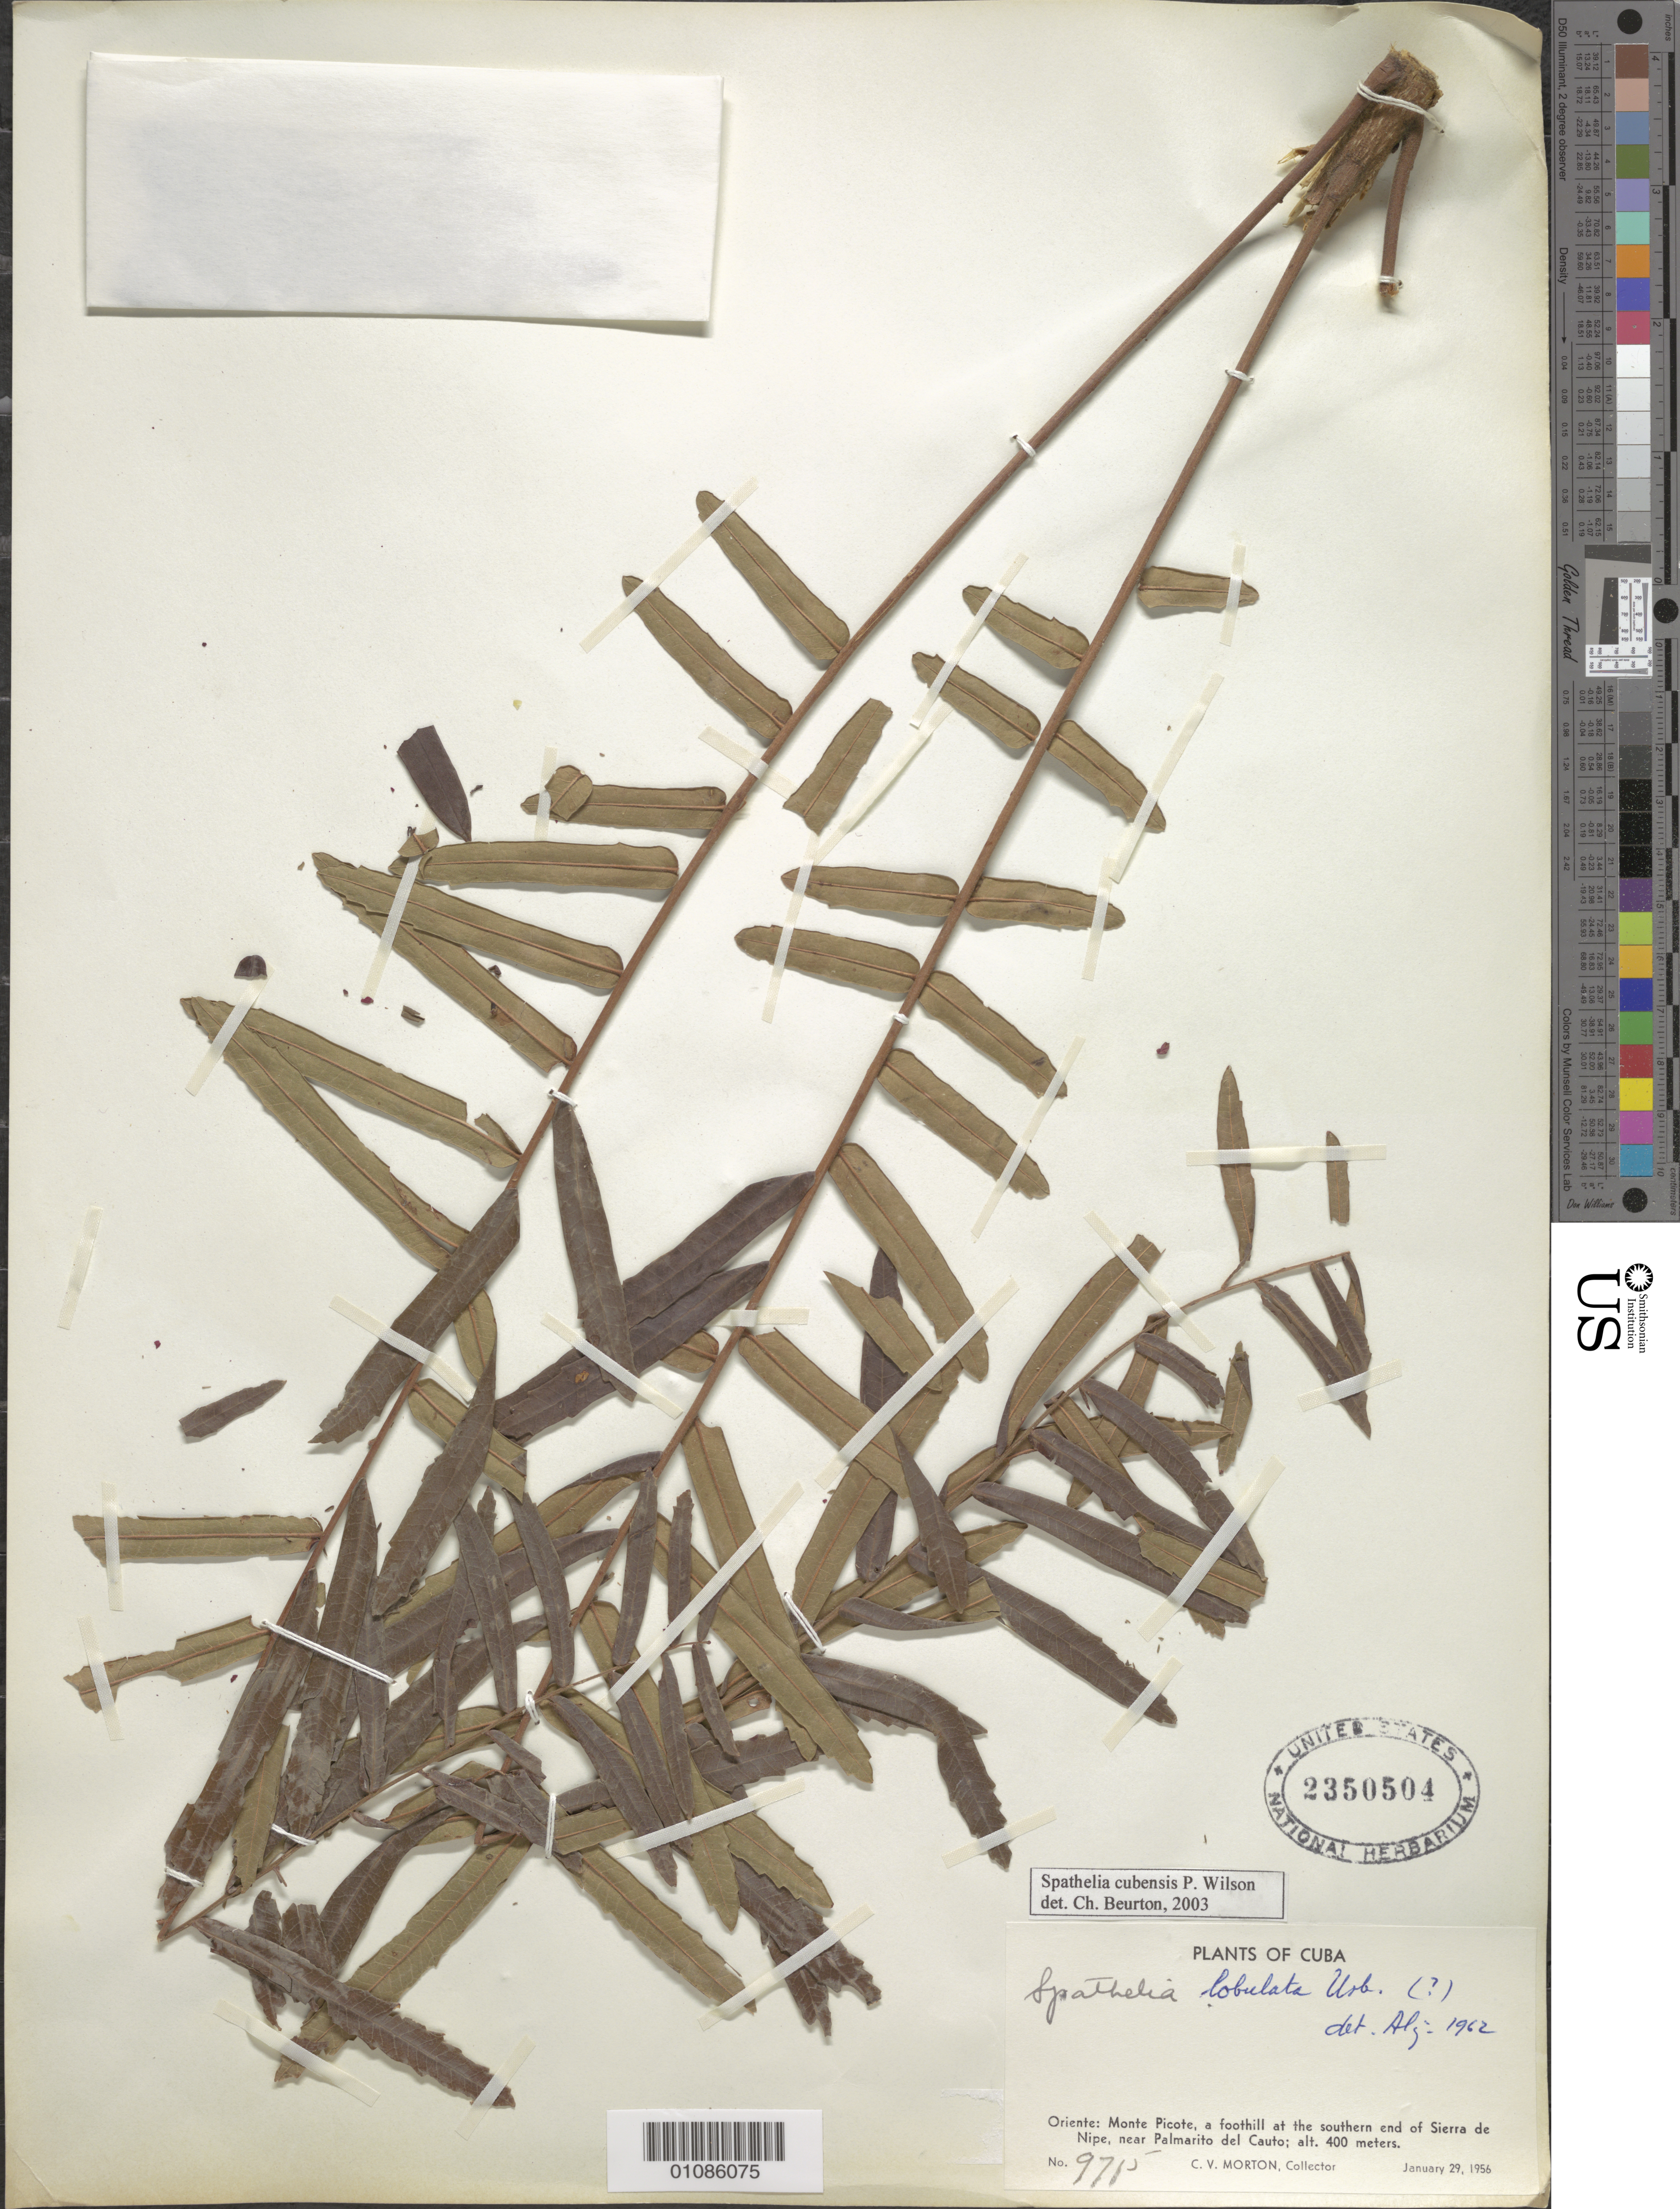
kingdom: Plantae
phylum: Tracheophyta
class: Magnoliopsida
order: Sapindales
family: Rutaceae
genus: Spathelia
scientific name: Spathelia cubensis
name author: P. Wilson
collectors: C. V. Morton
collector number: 9715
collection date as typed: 29 Jan 1956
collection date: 1956-01-29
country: Cuba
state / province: Holguín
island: Cuba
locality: Monte Picote, a foothill at the Southern end of sierra de nipe, near palmarito del cauto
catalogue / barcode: US 2350504